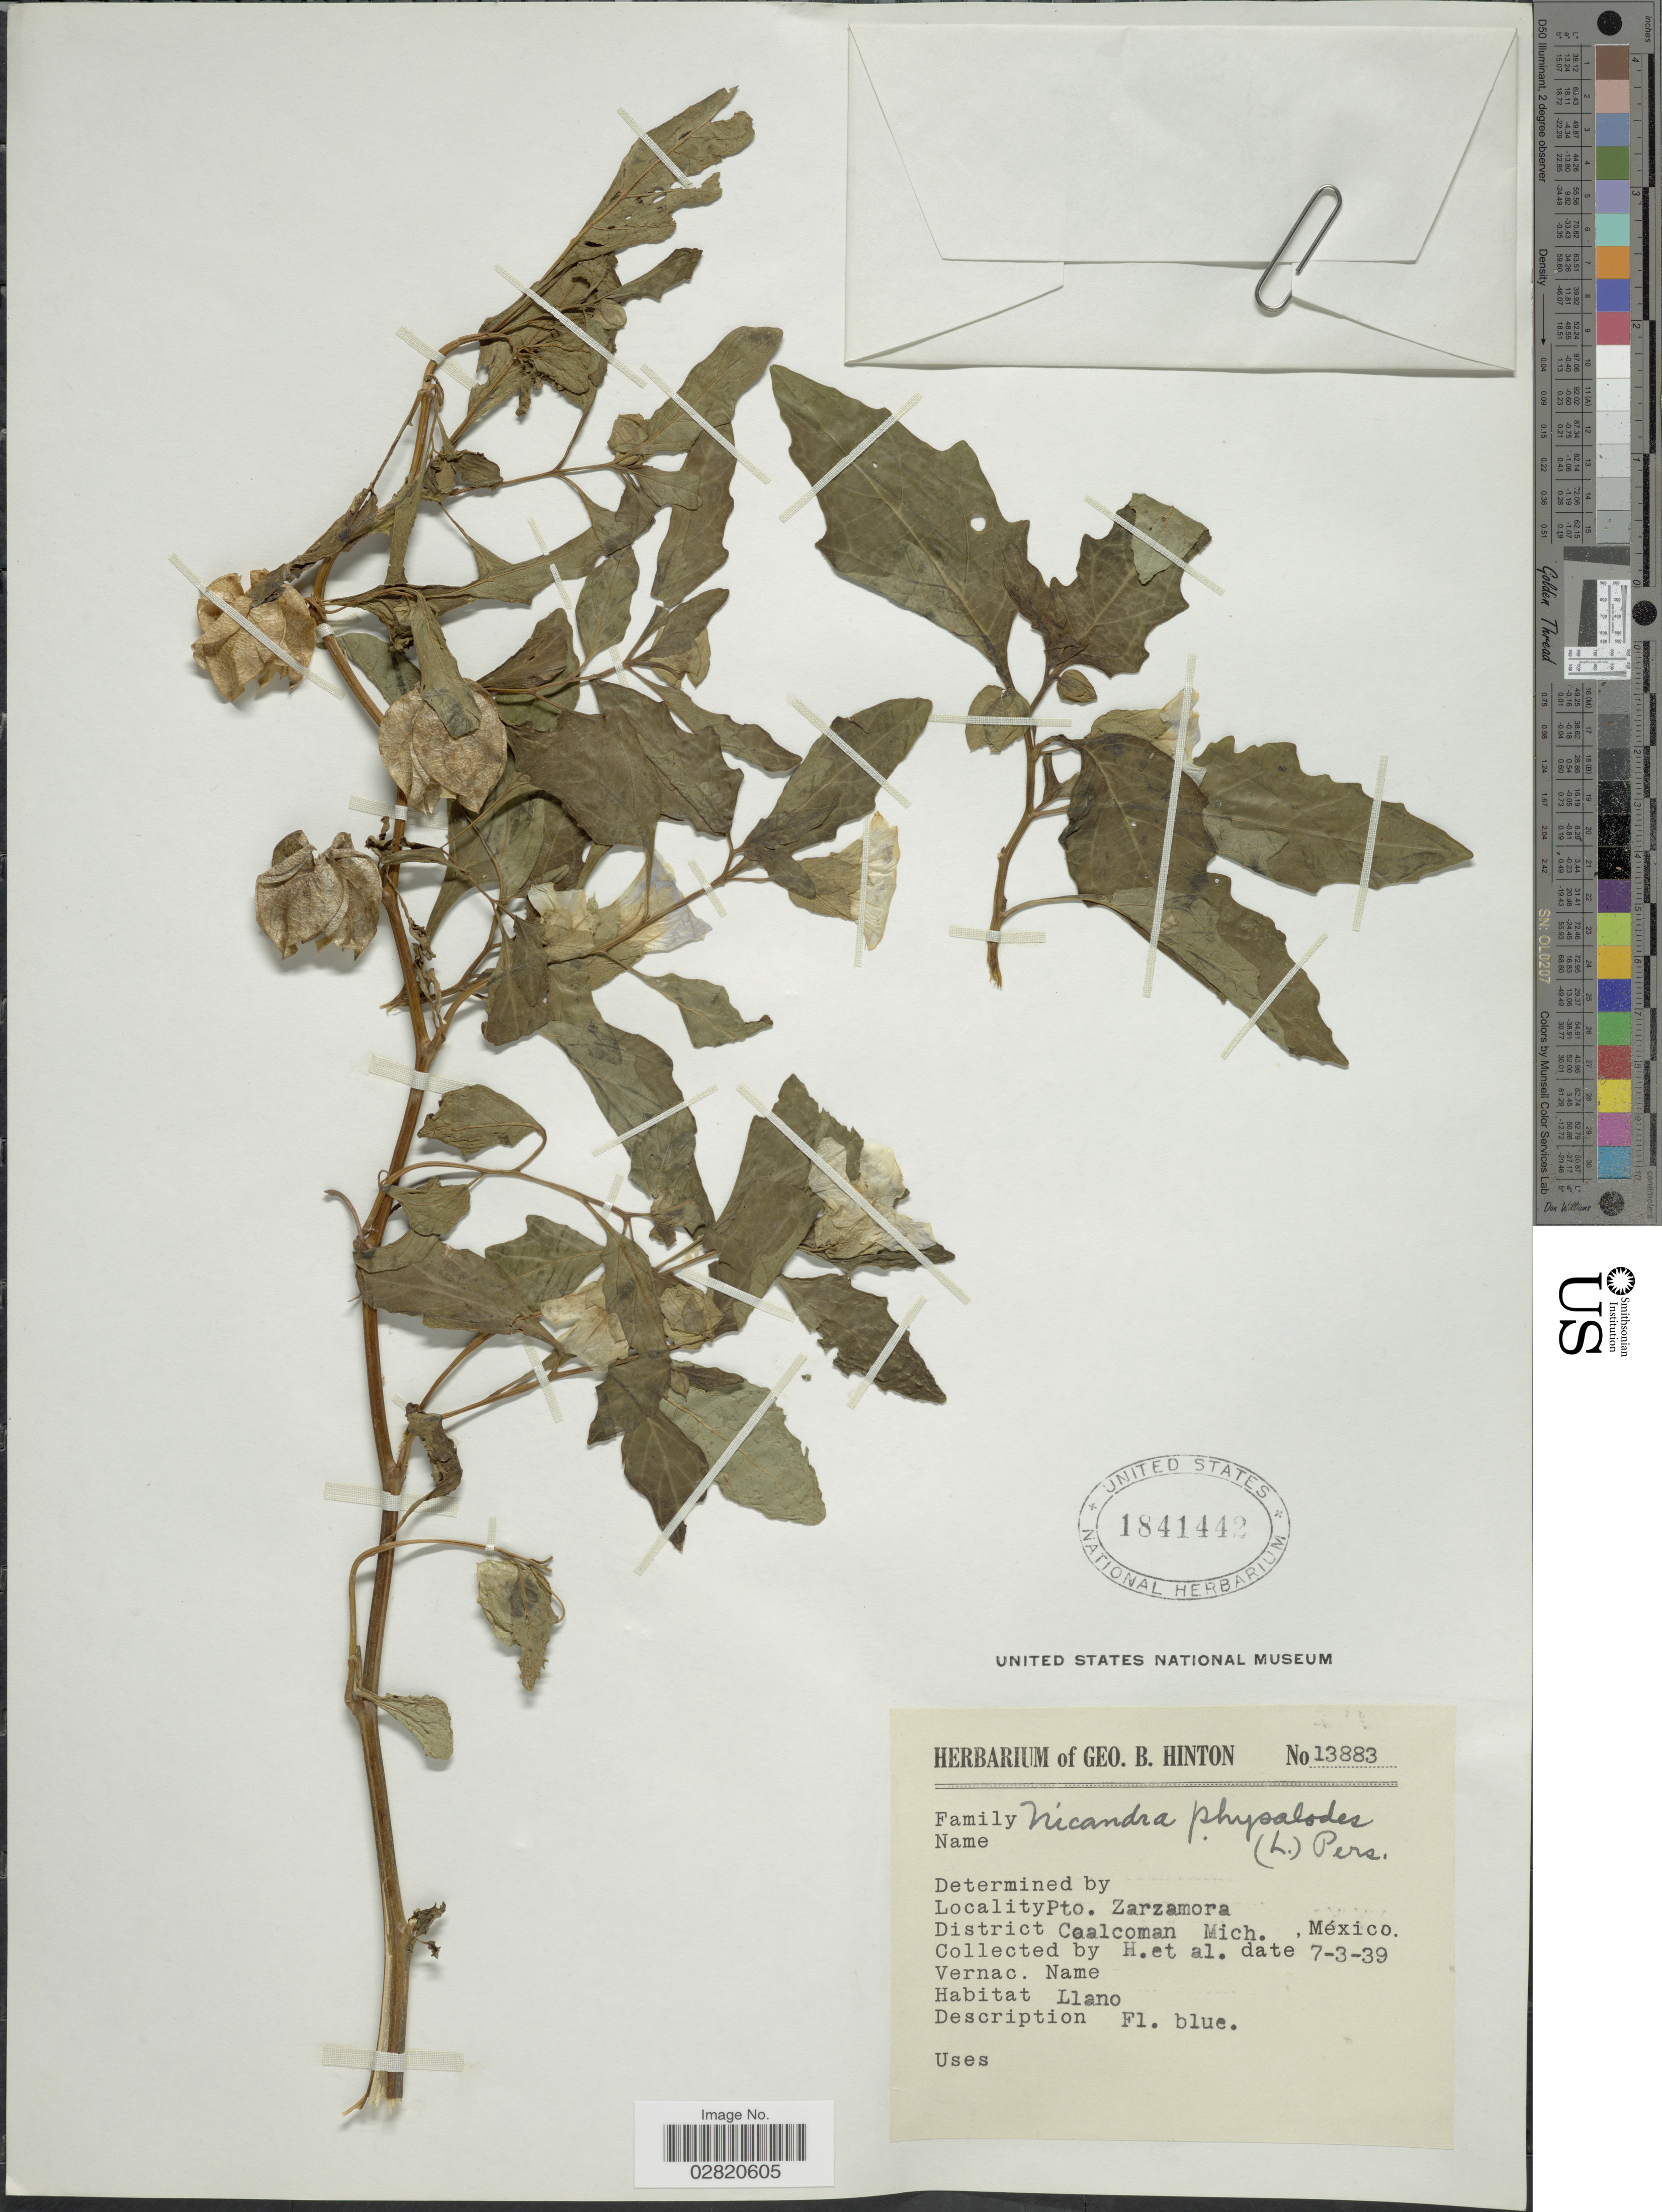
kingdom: Plantae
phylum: Tracheophyta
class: Magnoliopsida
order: Solanales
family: Solanaceae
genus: Nicandra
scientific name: Nicandra physalodes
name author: (L.) Gaertn.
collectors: G. B. Hinton & et al.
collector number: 13883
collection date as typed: Transcribed d/m/y: 7/3/39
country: Mexico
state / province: Michoacán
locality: Pto. Zarzamora. District Coalcoman Mich.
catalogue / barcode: US 1841442